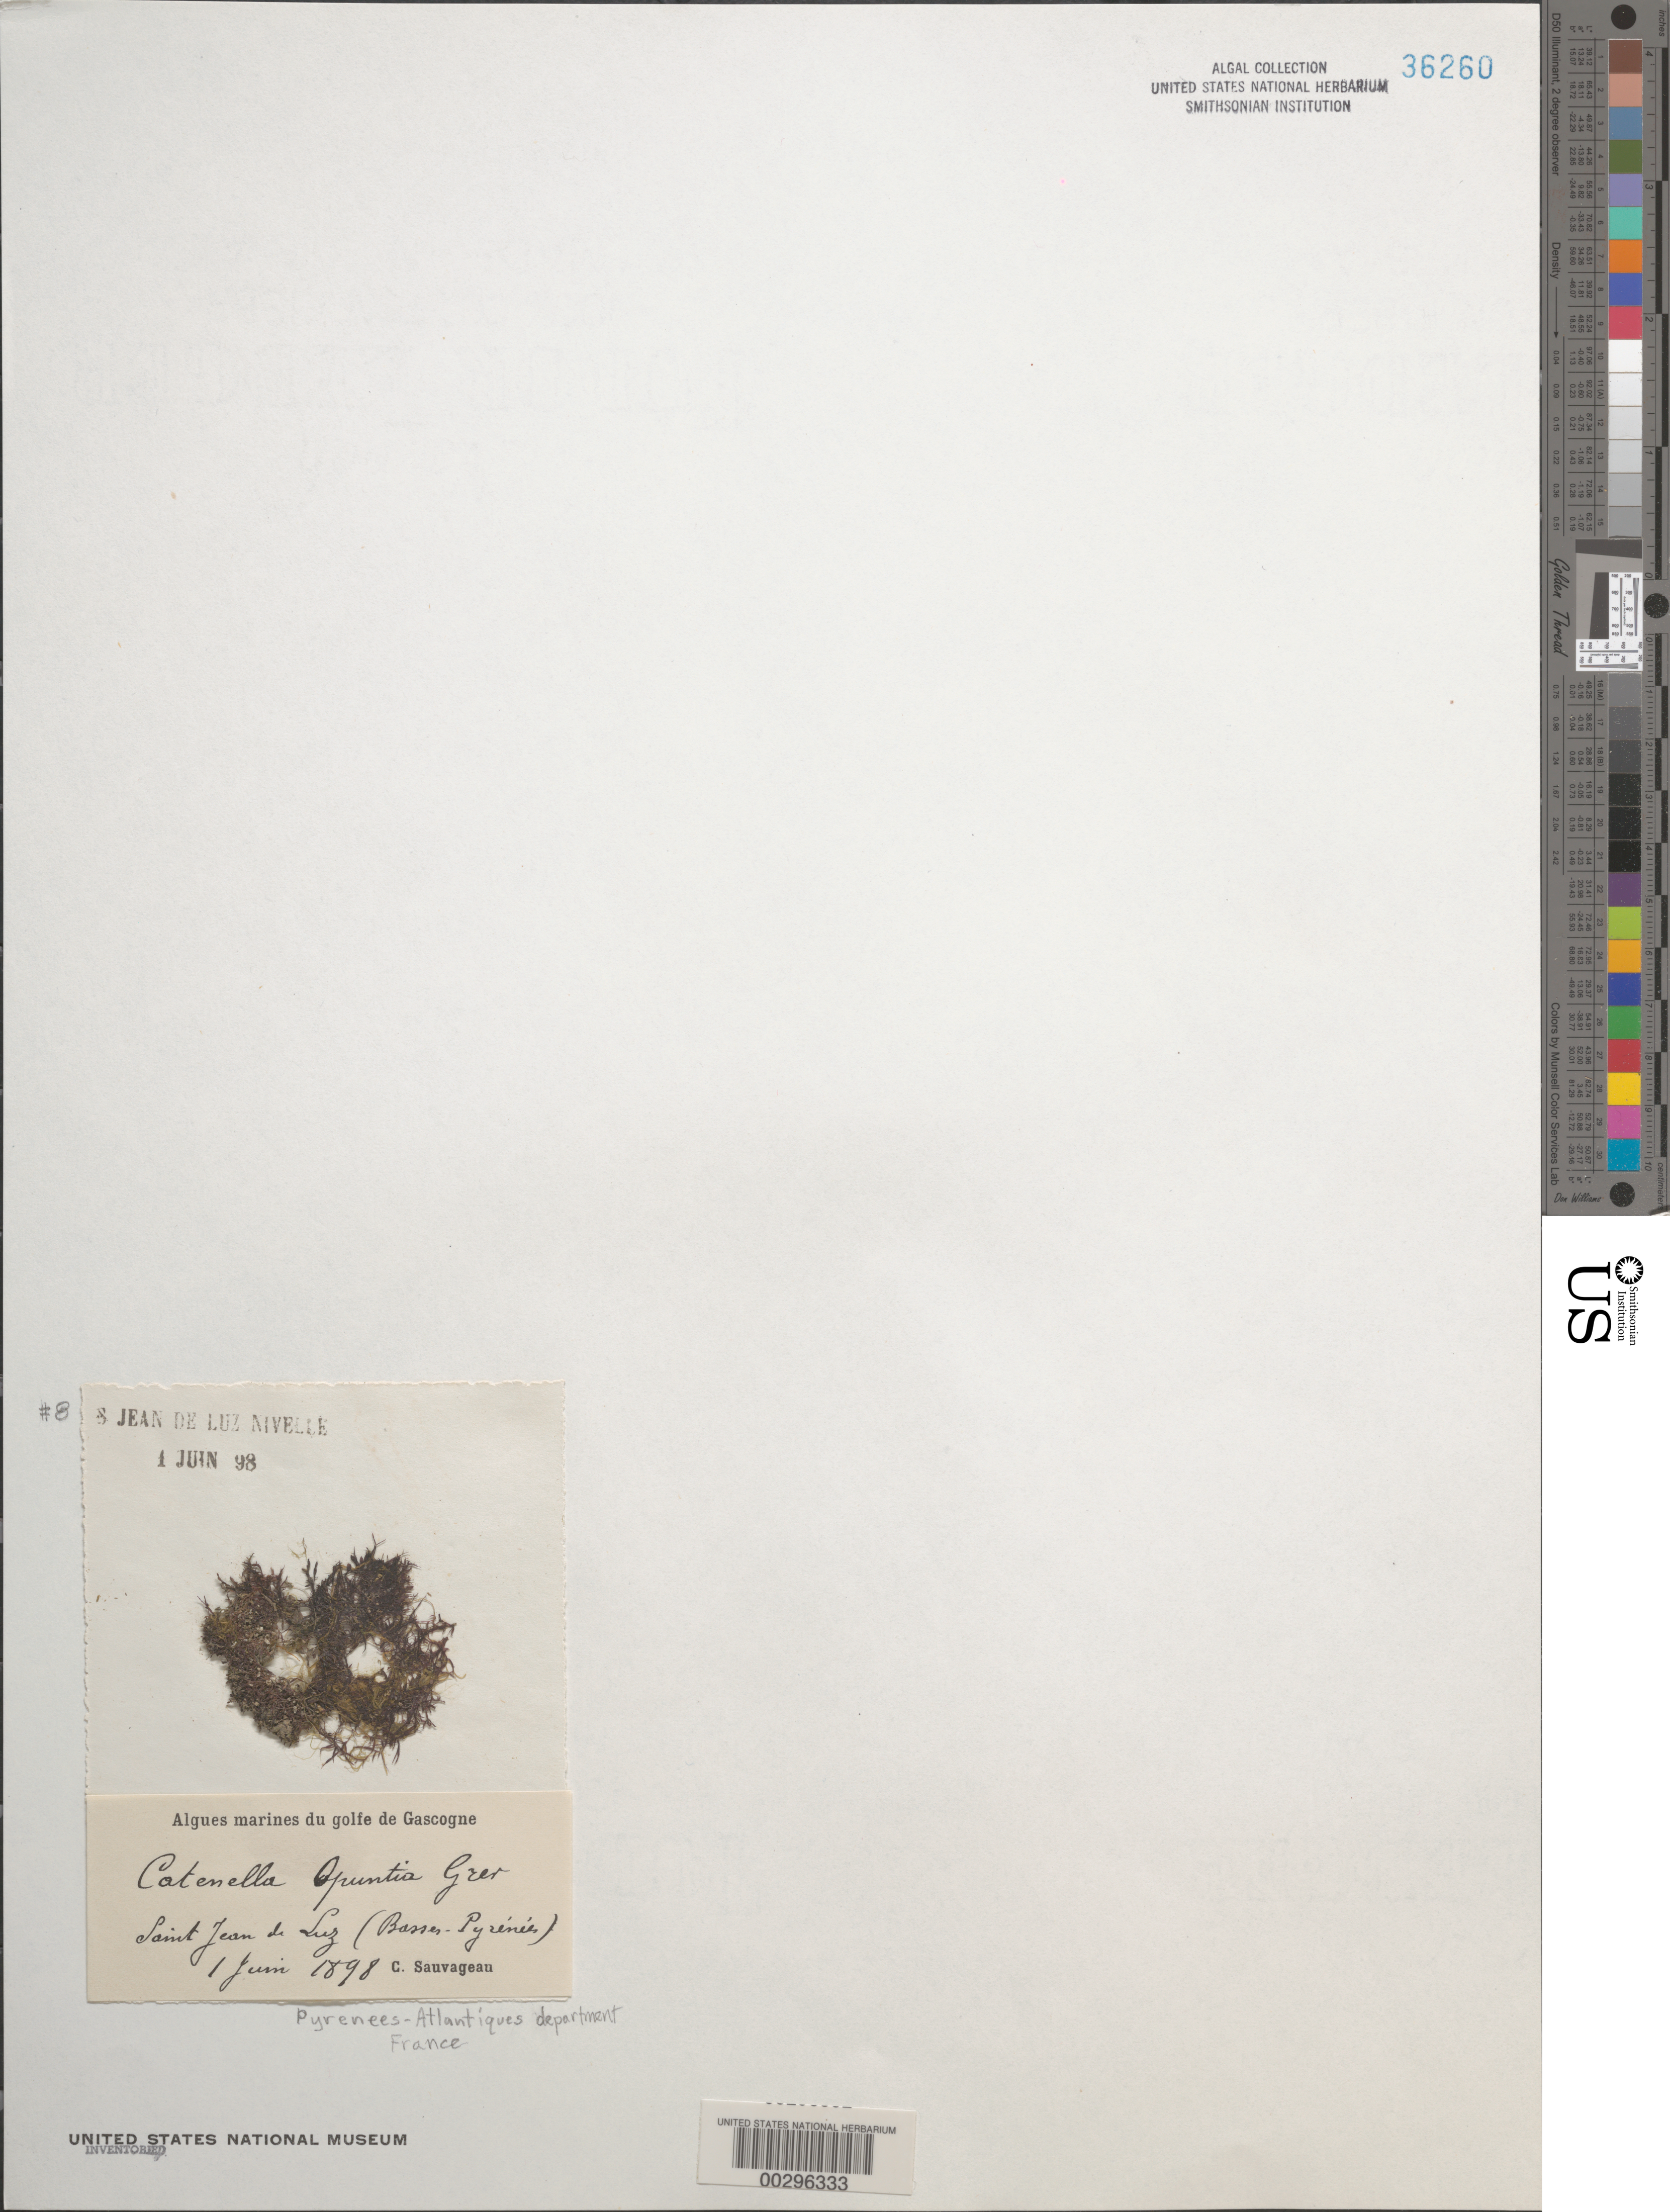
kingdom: Plantae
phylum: Rhodophyta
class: Florideophyceae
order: Gigartinales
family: Caulacanthaceae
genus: Catenella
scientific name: Catenella caespitosa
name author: (With.) L.M. Irvine in Parke & P.S. Dixon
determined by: Algae name updating Project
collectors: C. F. Sauvageau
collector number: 8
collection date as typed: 01 Jun 1898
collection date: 1898-06-01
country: France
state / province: Nouvelle-Aquitaine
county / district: Pyrénées-Atlantiques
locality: St.-Jean-de-Luz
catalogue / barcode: US 36260